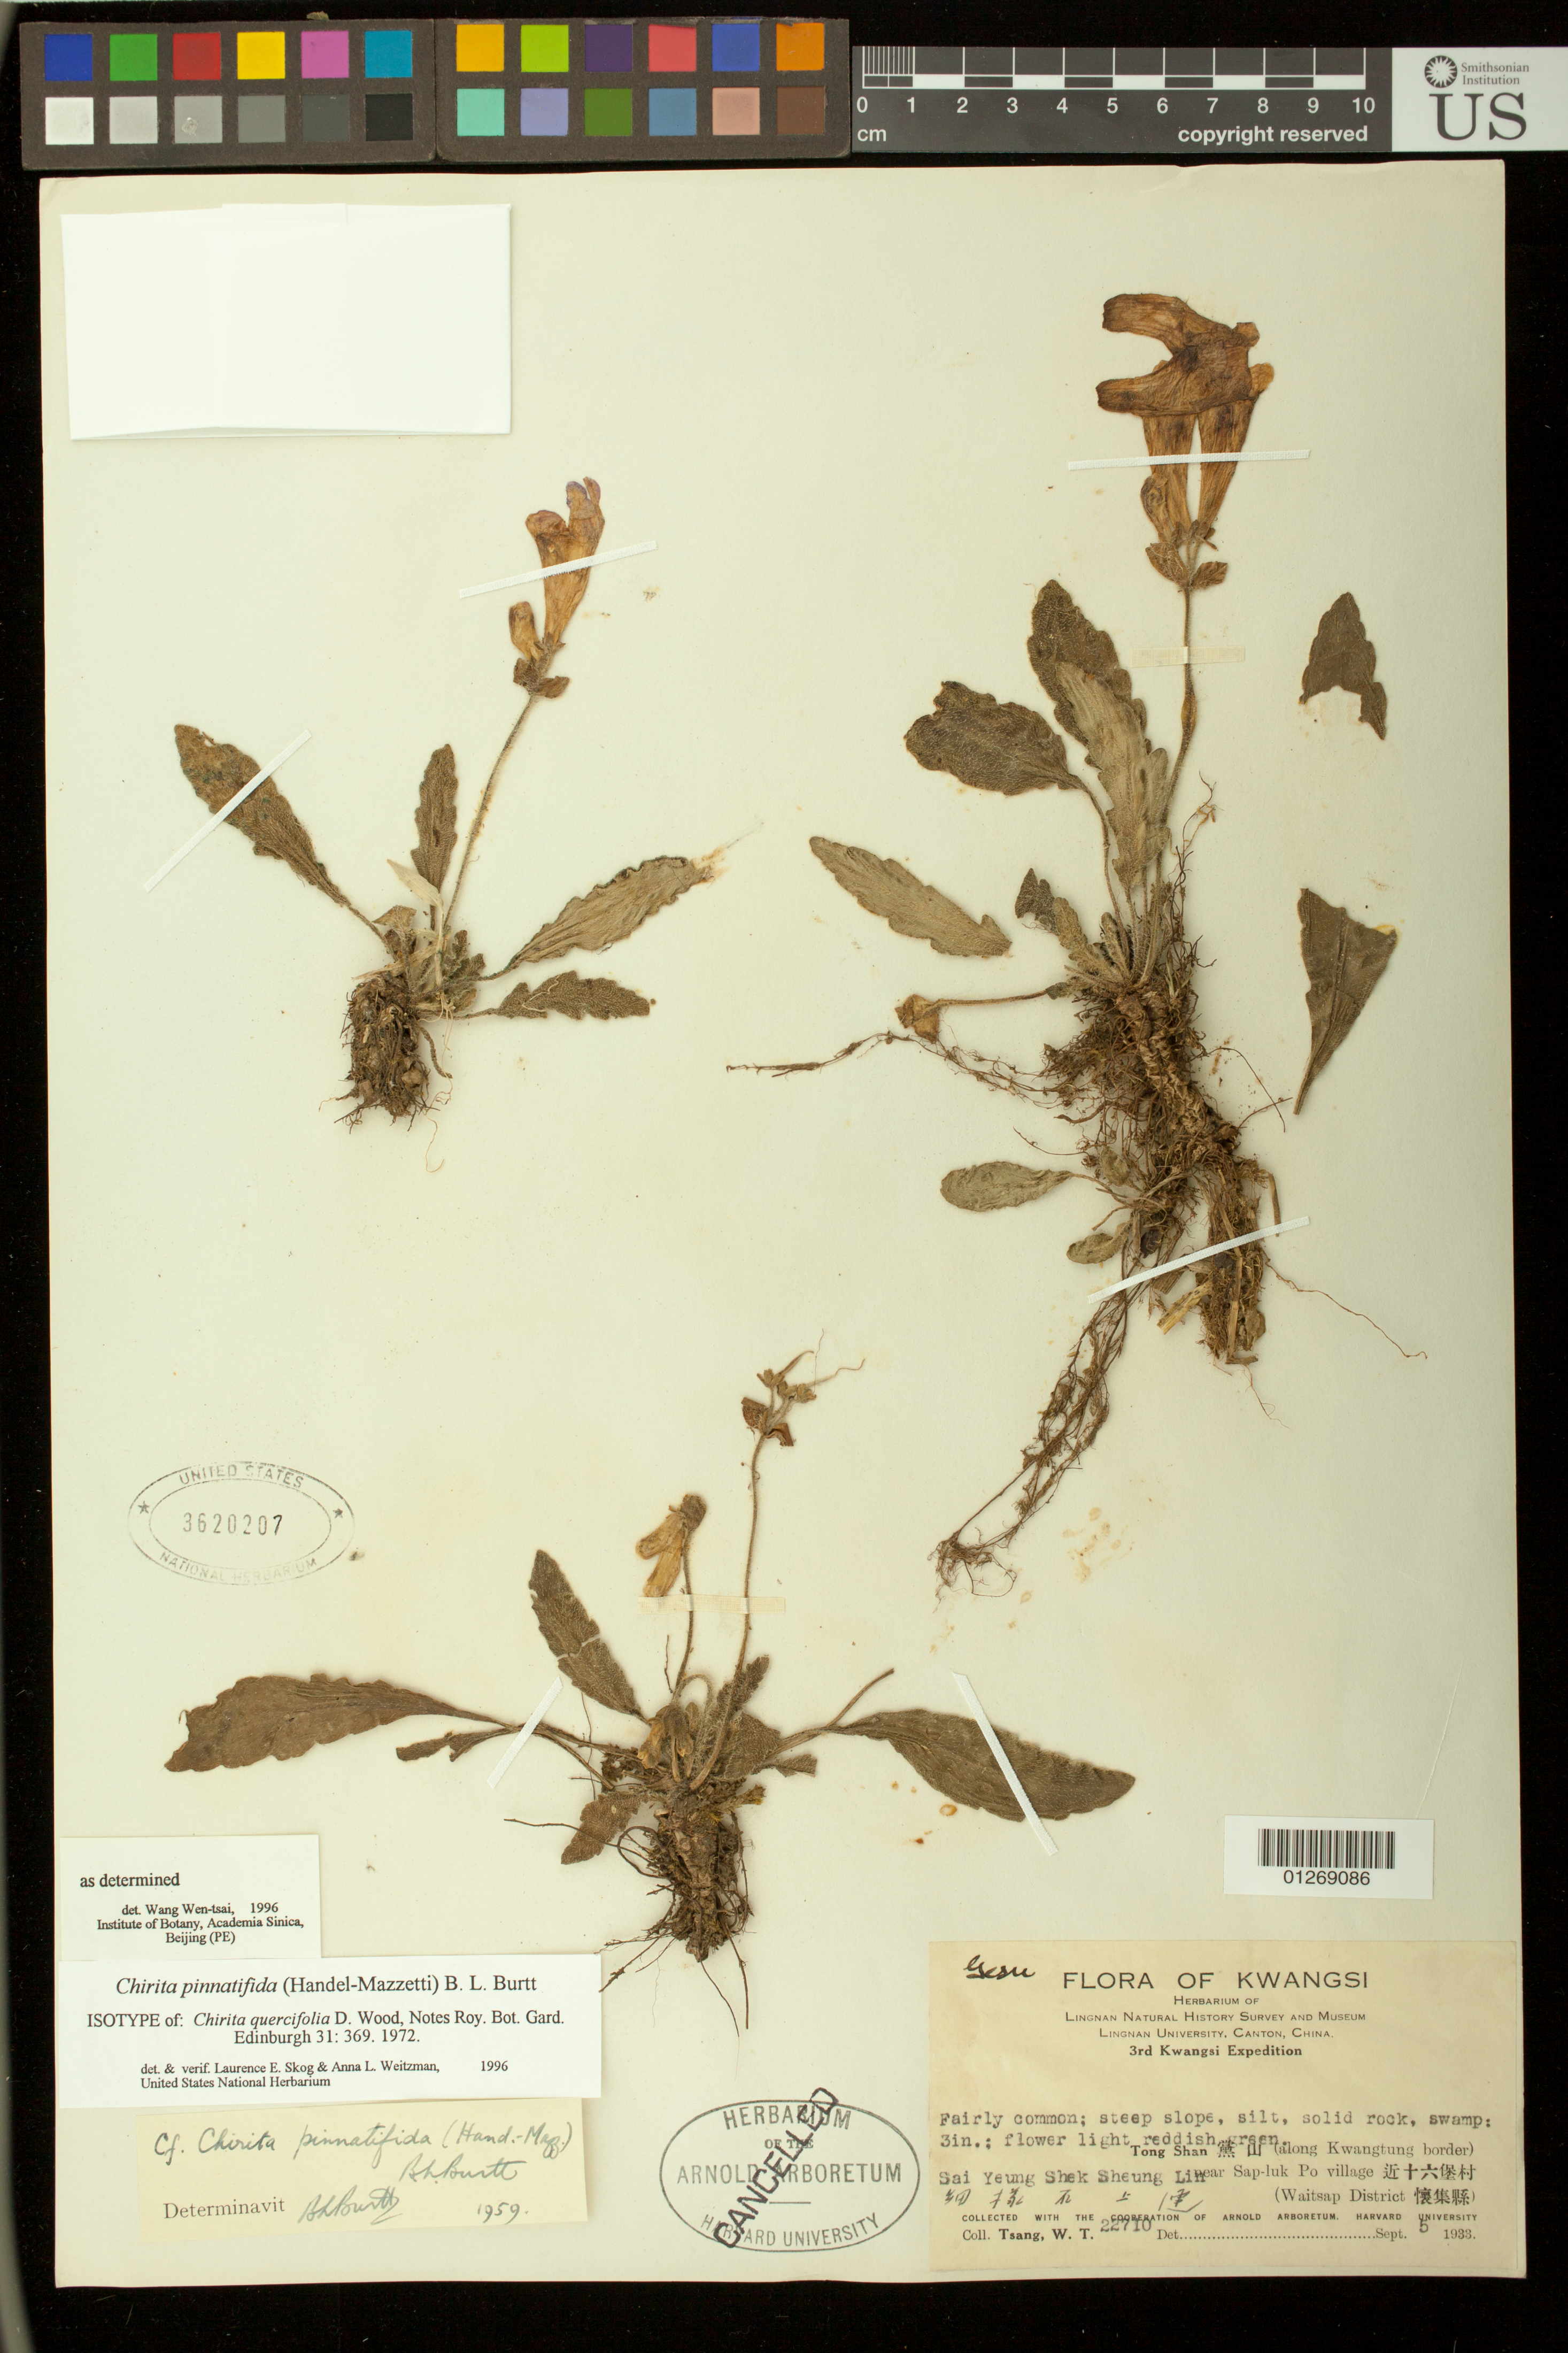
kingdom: Plantae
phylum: Tracheophyta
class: Magnoliopsida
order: Lamiales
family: Gesneriaceae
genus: Chirita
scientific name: Chirita quercifolia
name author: D. Wood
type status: Isotype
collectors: W. T. Tsang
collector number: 22710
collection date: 1933-09-05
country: China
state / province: Guangxi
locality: Kwangsi. Tong San (along Kwanttung border) near Sap-luk Po village, Waitsap District. Sai Yeung Shek Sheung Lin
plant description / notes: Specimen ex Herbarium of the Arnold Arboretum, Harvard University.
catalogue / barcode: US 3620207